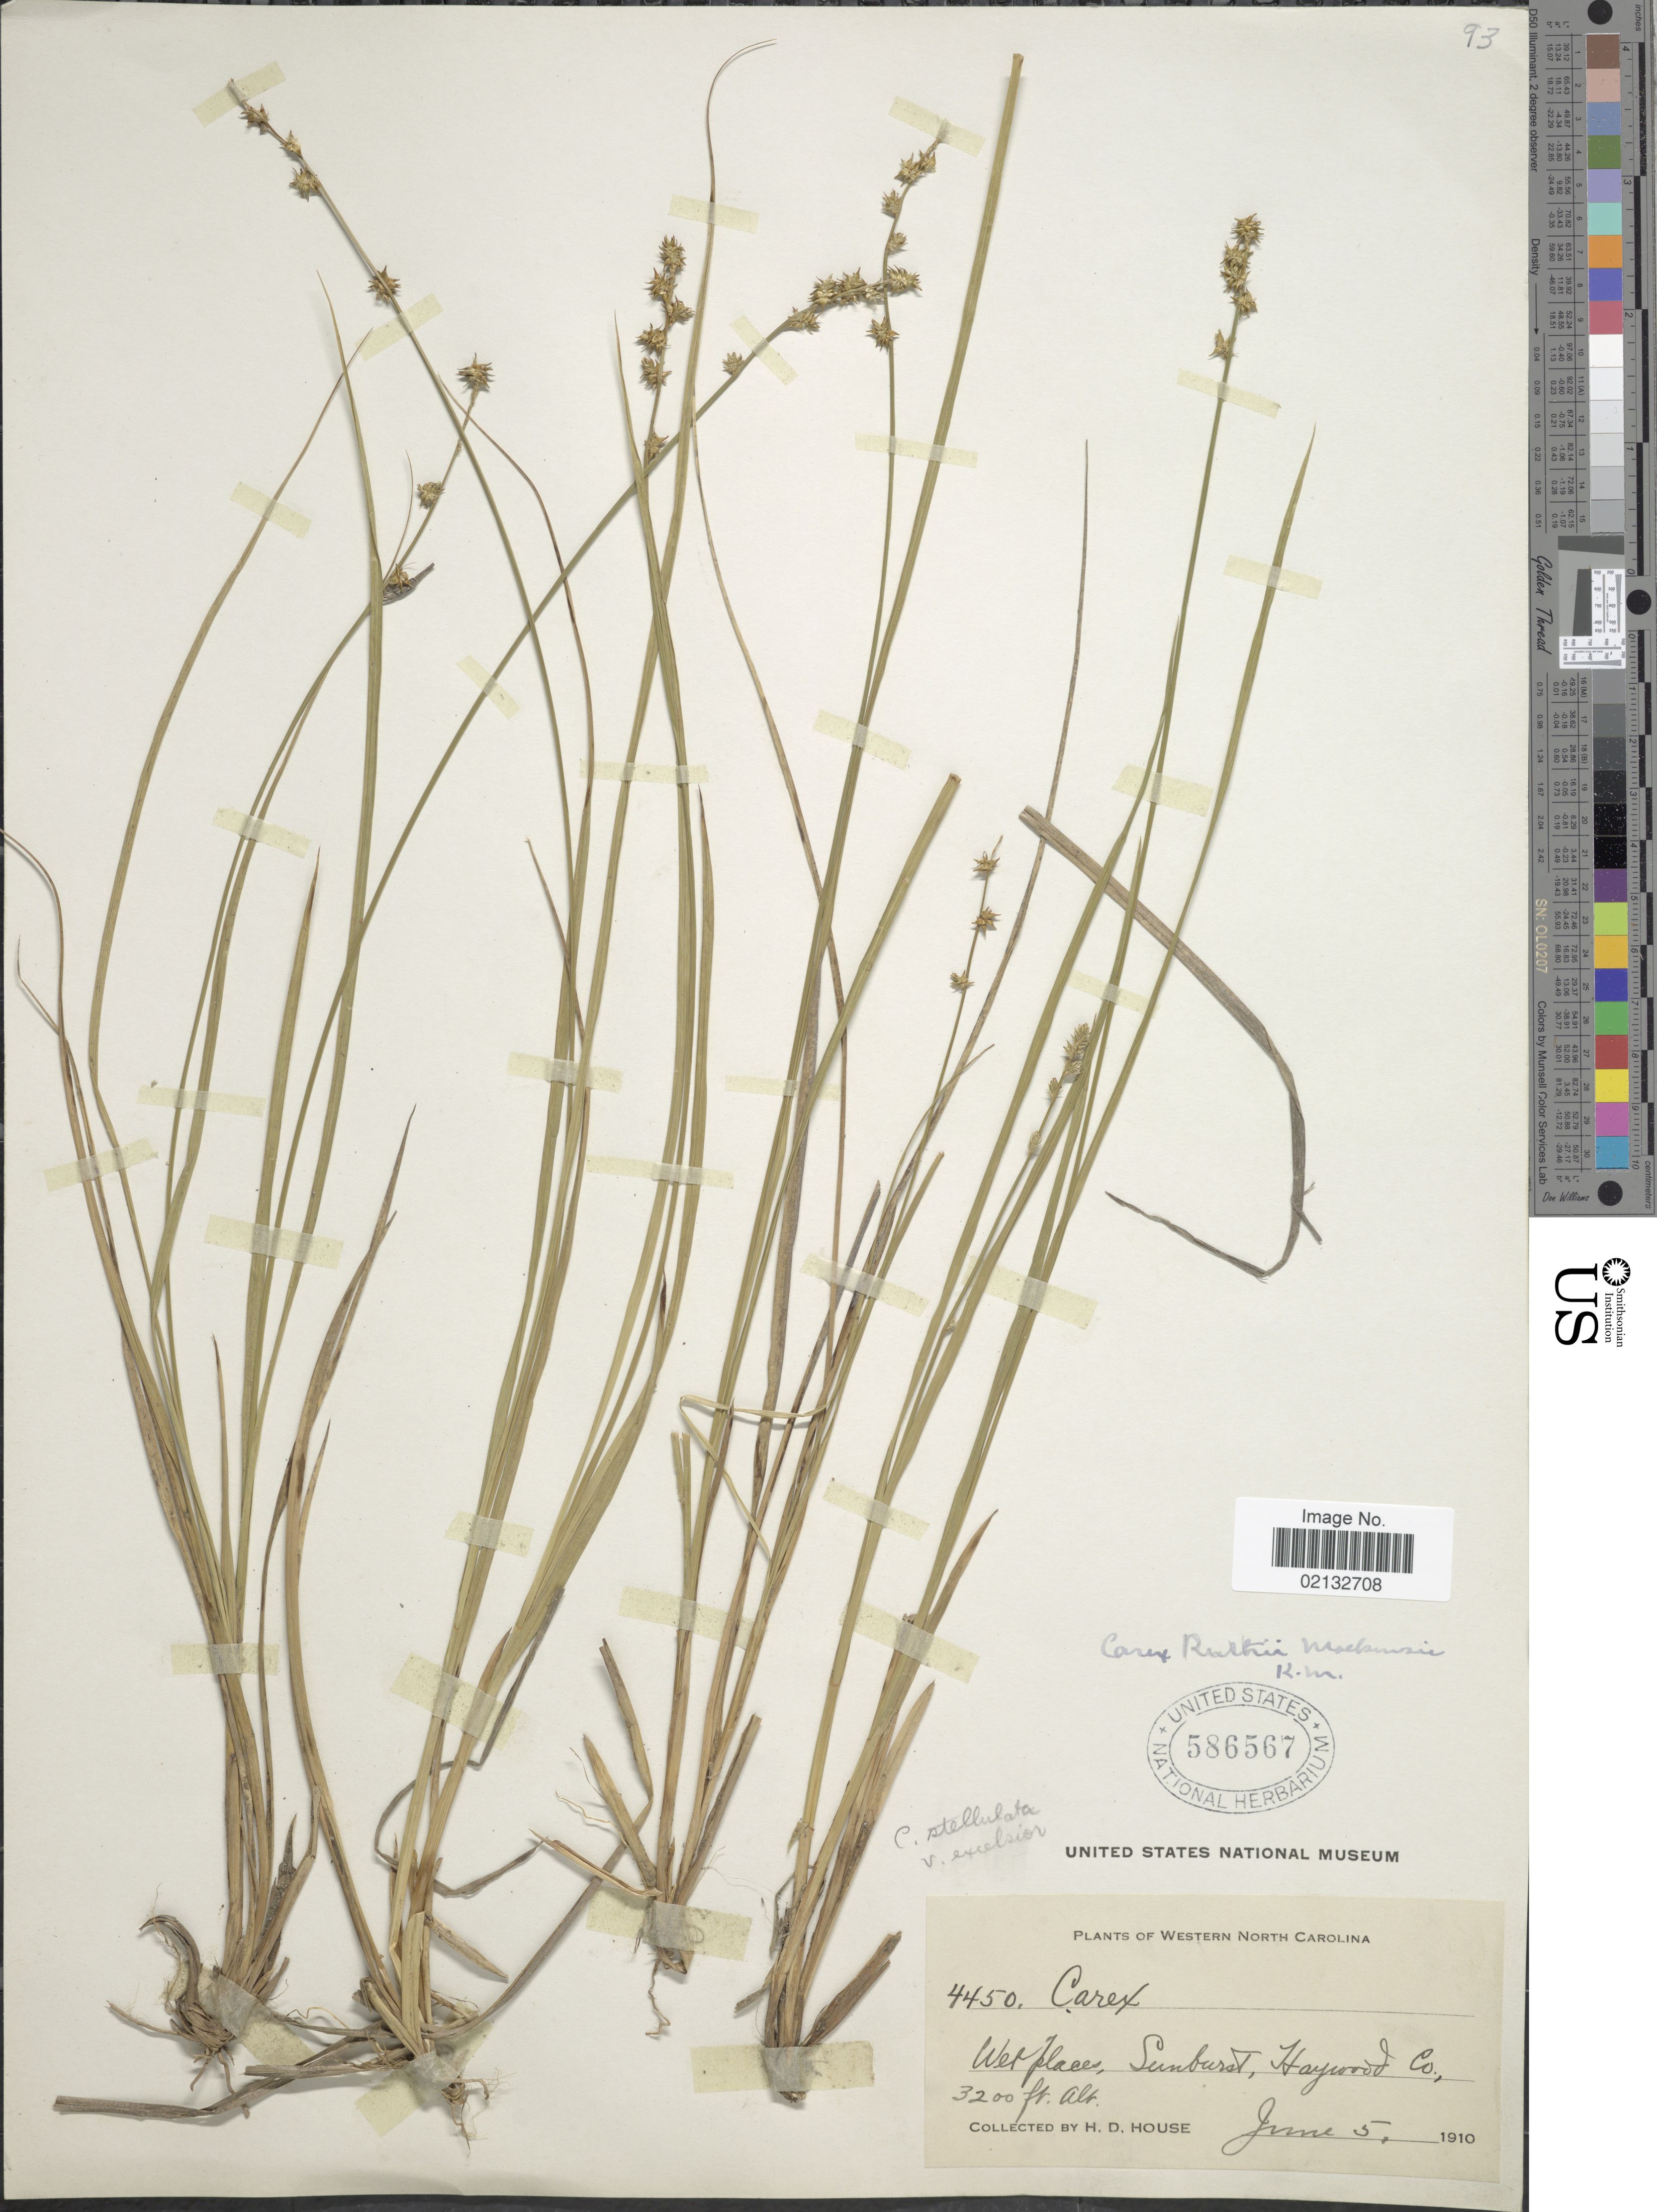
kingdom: Plantae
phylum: Tracheophyta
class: Liliopsida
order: Poales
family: Cyperaceae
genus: Carex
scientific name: Carex ruthii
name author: Mack.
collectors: H. D. House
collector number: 4450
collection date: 1910-06-05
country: United States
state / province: North Carolina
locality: Western North Carolina. Sunburst, Haywood Co.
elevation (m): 975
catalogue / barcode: US 586567